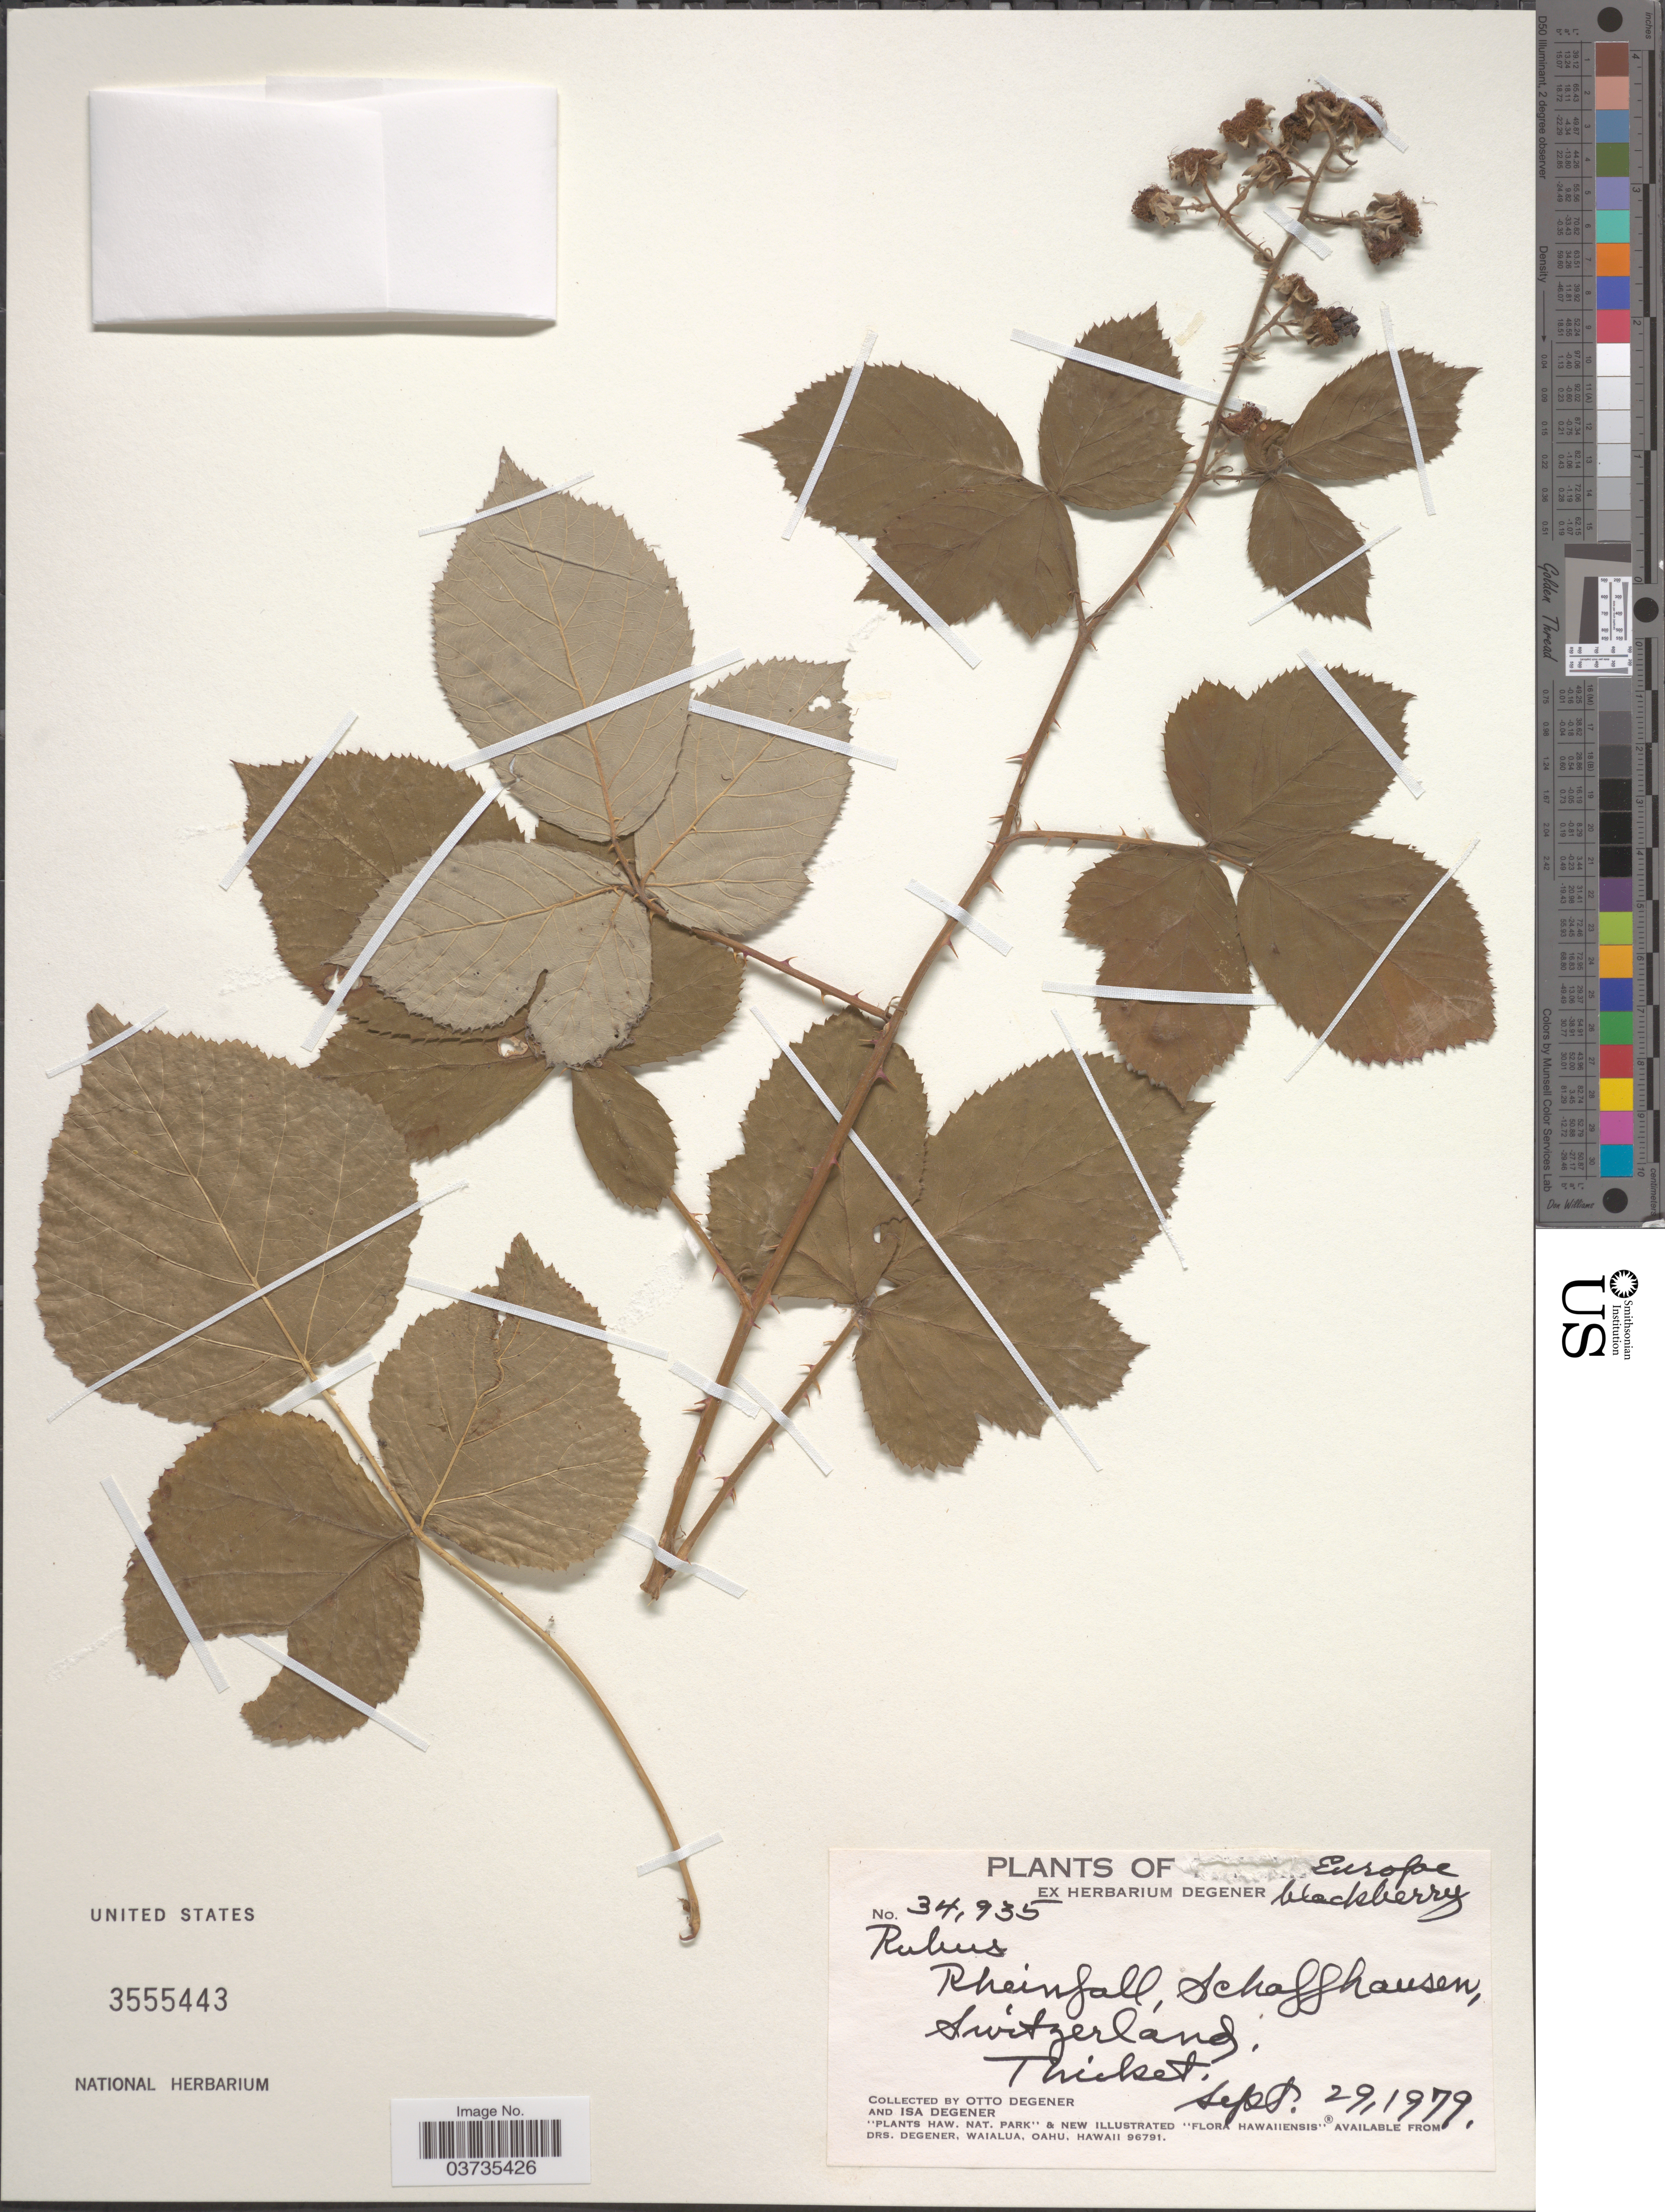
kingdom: Plantae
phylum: Tracheophyta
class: Magnoliopsida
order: Rosales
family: Rosaceae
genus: Rubus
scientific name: Rubus sp.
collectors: O. Degener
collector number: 34935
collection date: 1979-09-29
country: Switzerland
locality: Rheinfall, Schaffhausen.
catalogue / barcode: US 3555443